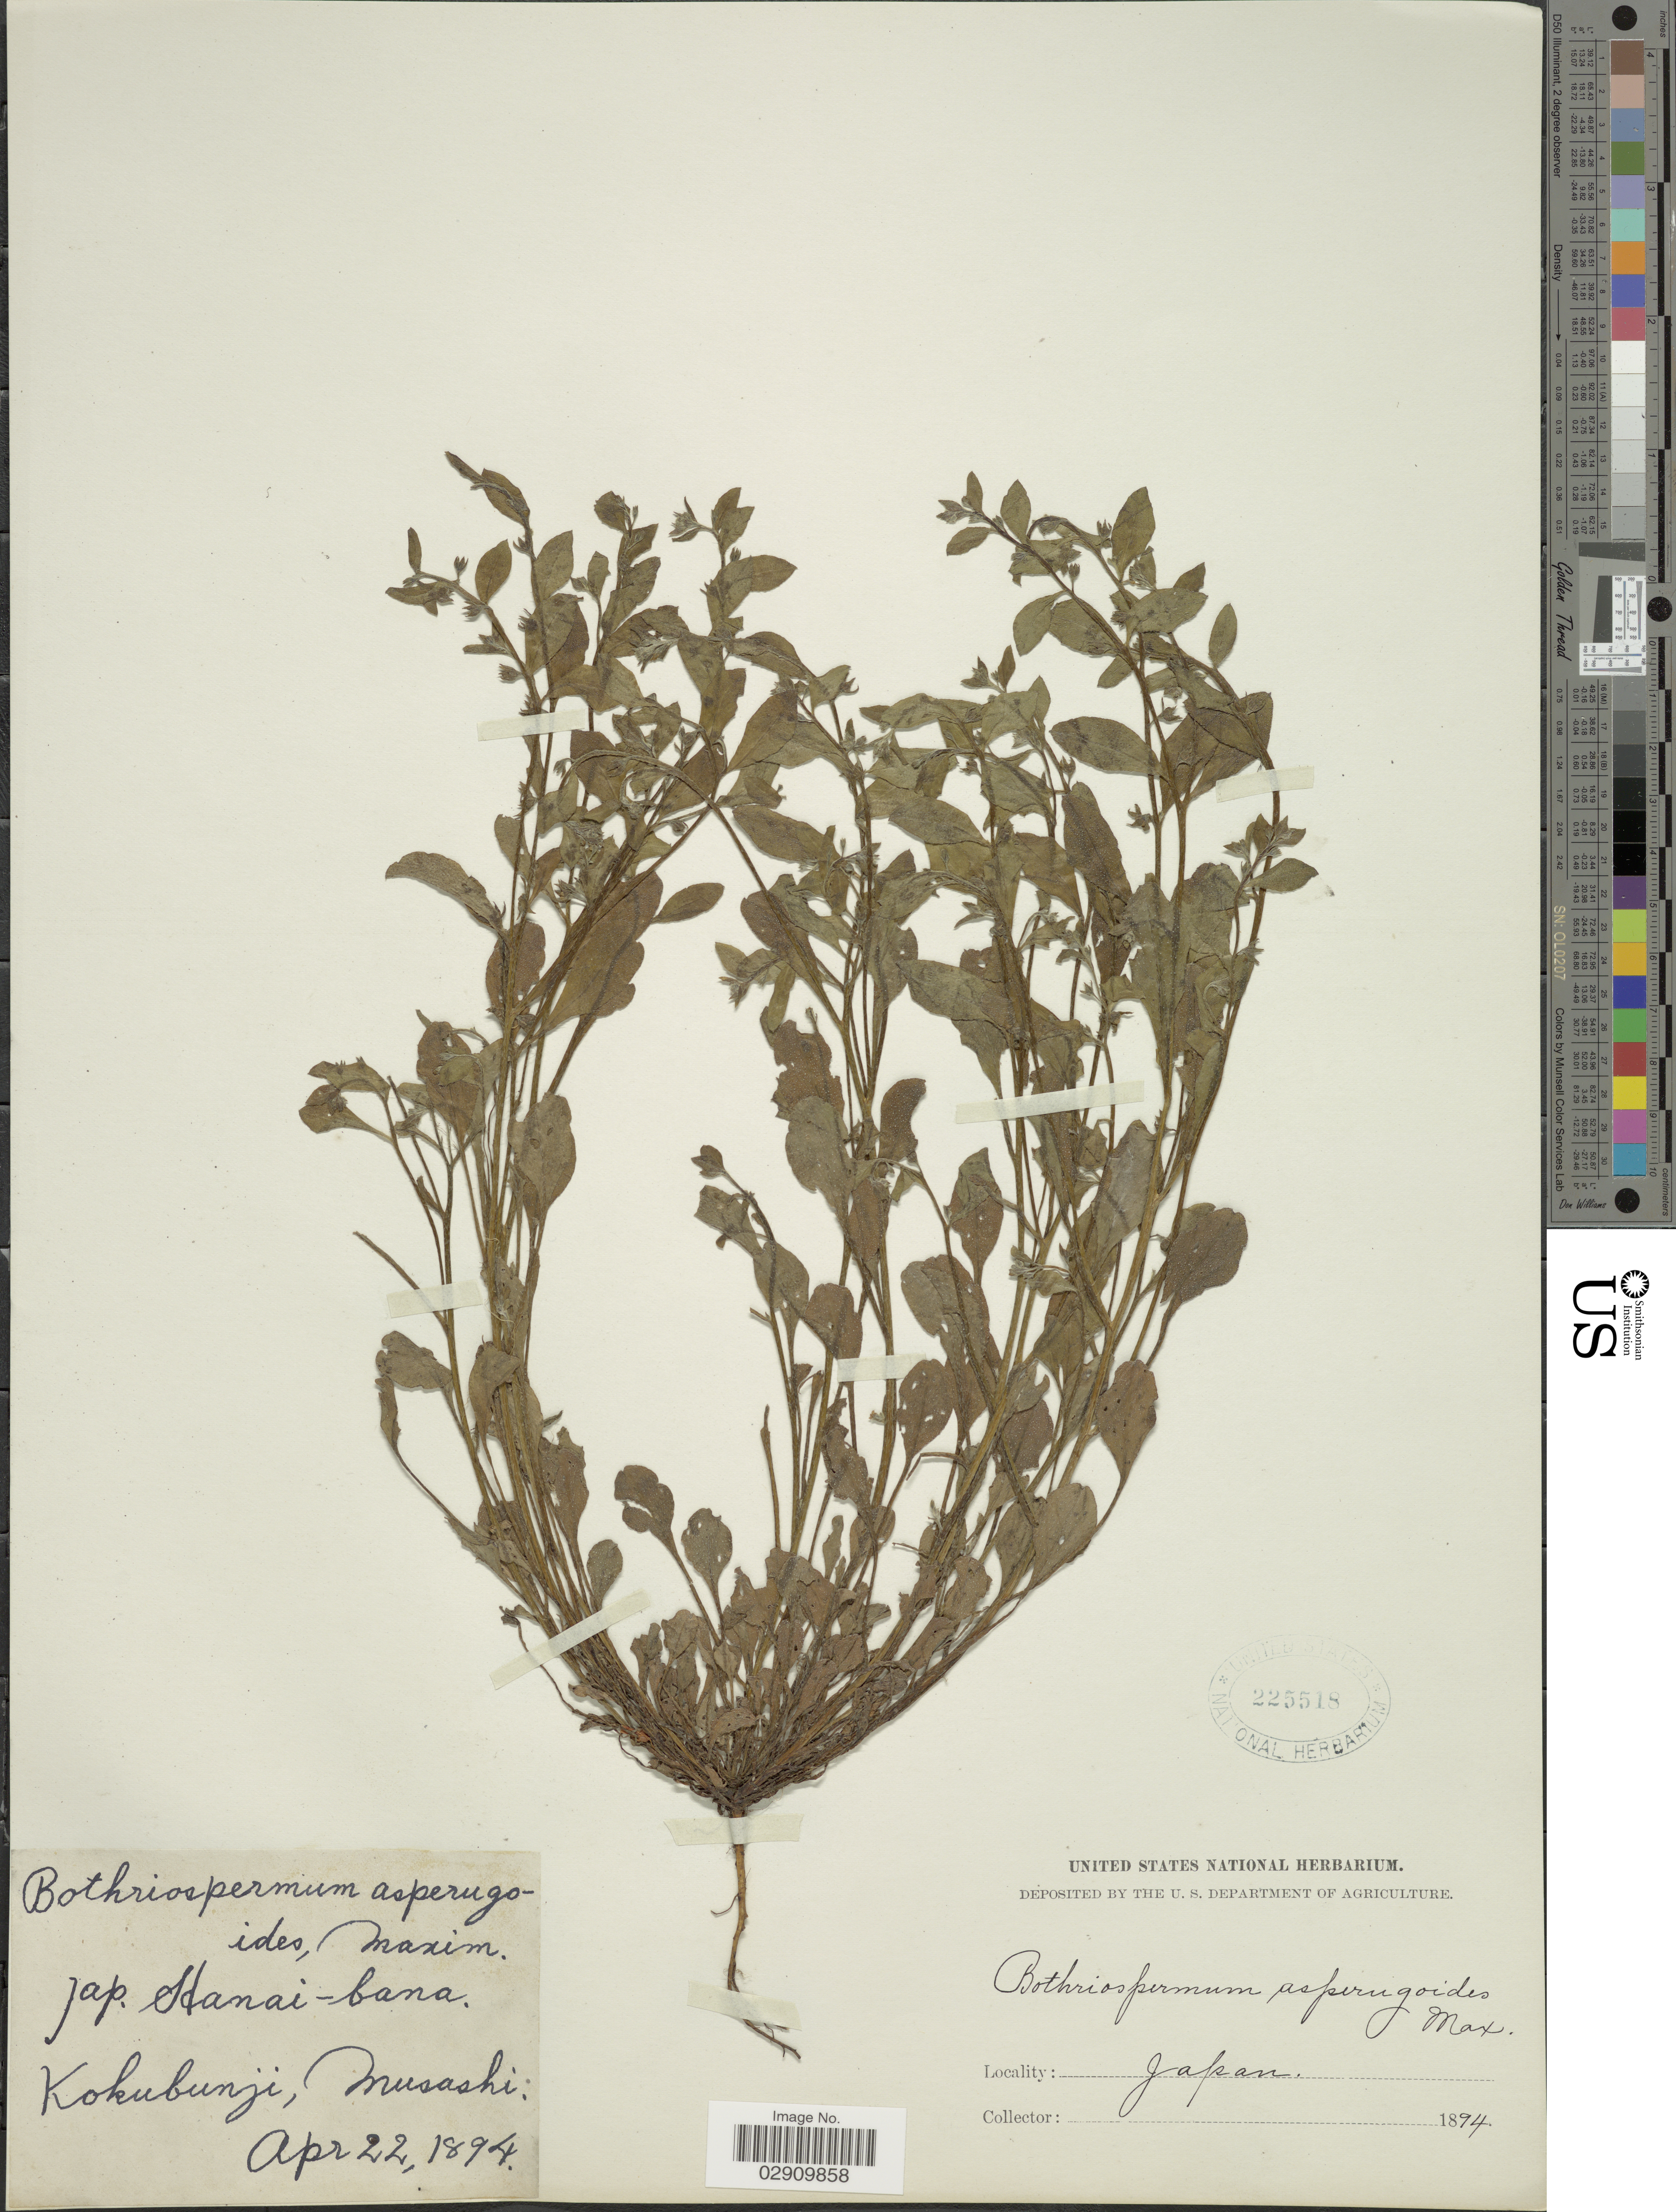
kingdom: Plantae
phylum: Tracheophyta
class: Magnoliopsida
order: Boraginales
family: Boraginaceae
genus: Bothriospermum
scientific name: Bothriospermum tenellum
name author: (Hornem.) Fisch. & C.A. Mey.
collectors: ex herb. United States National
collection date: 1894-04-22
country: Japan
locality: Kokubunji, Musashi.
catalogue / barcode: US 225518